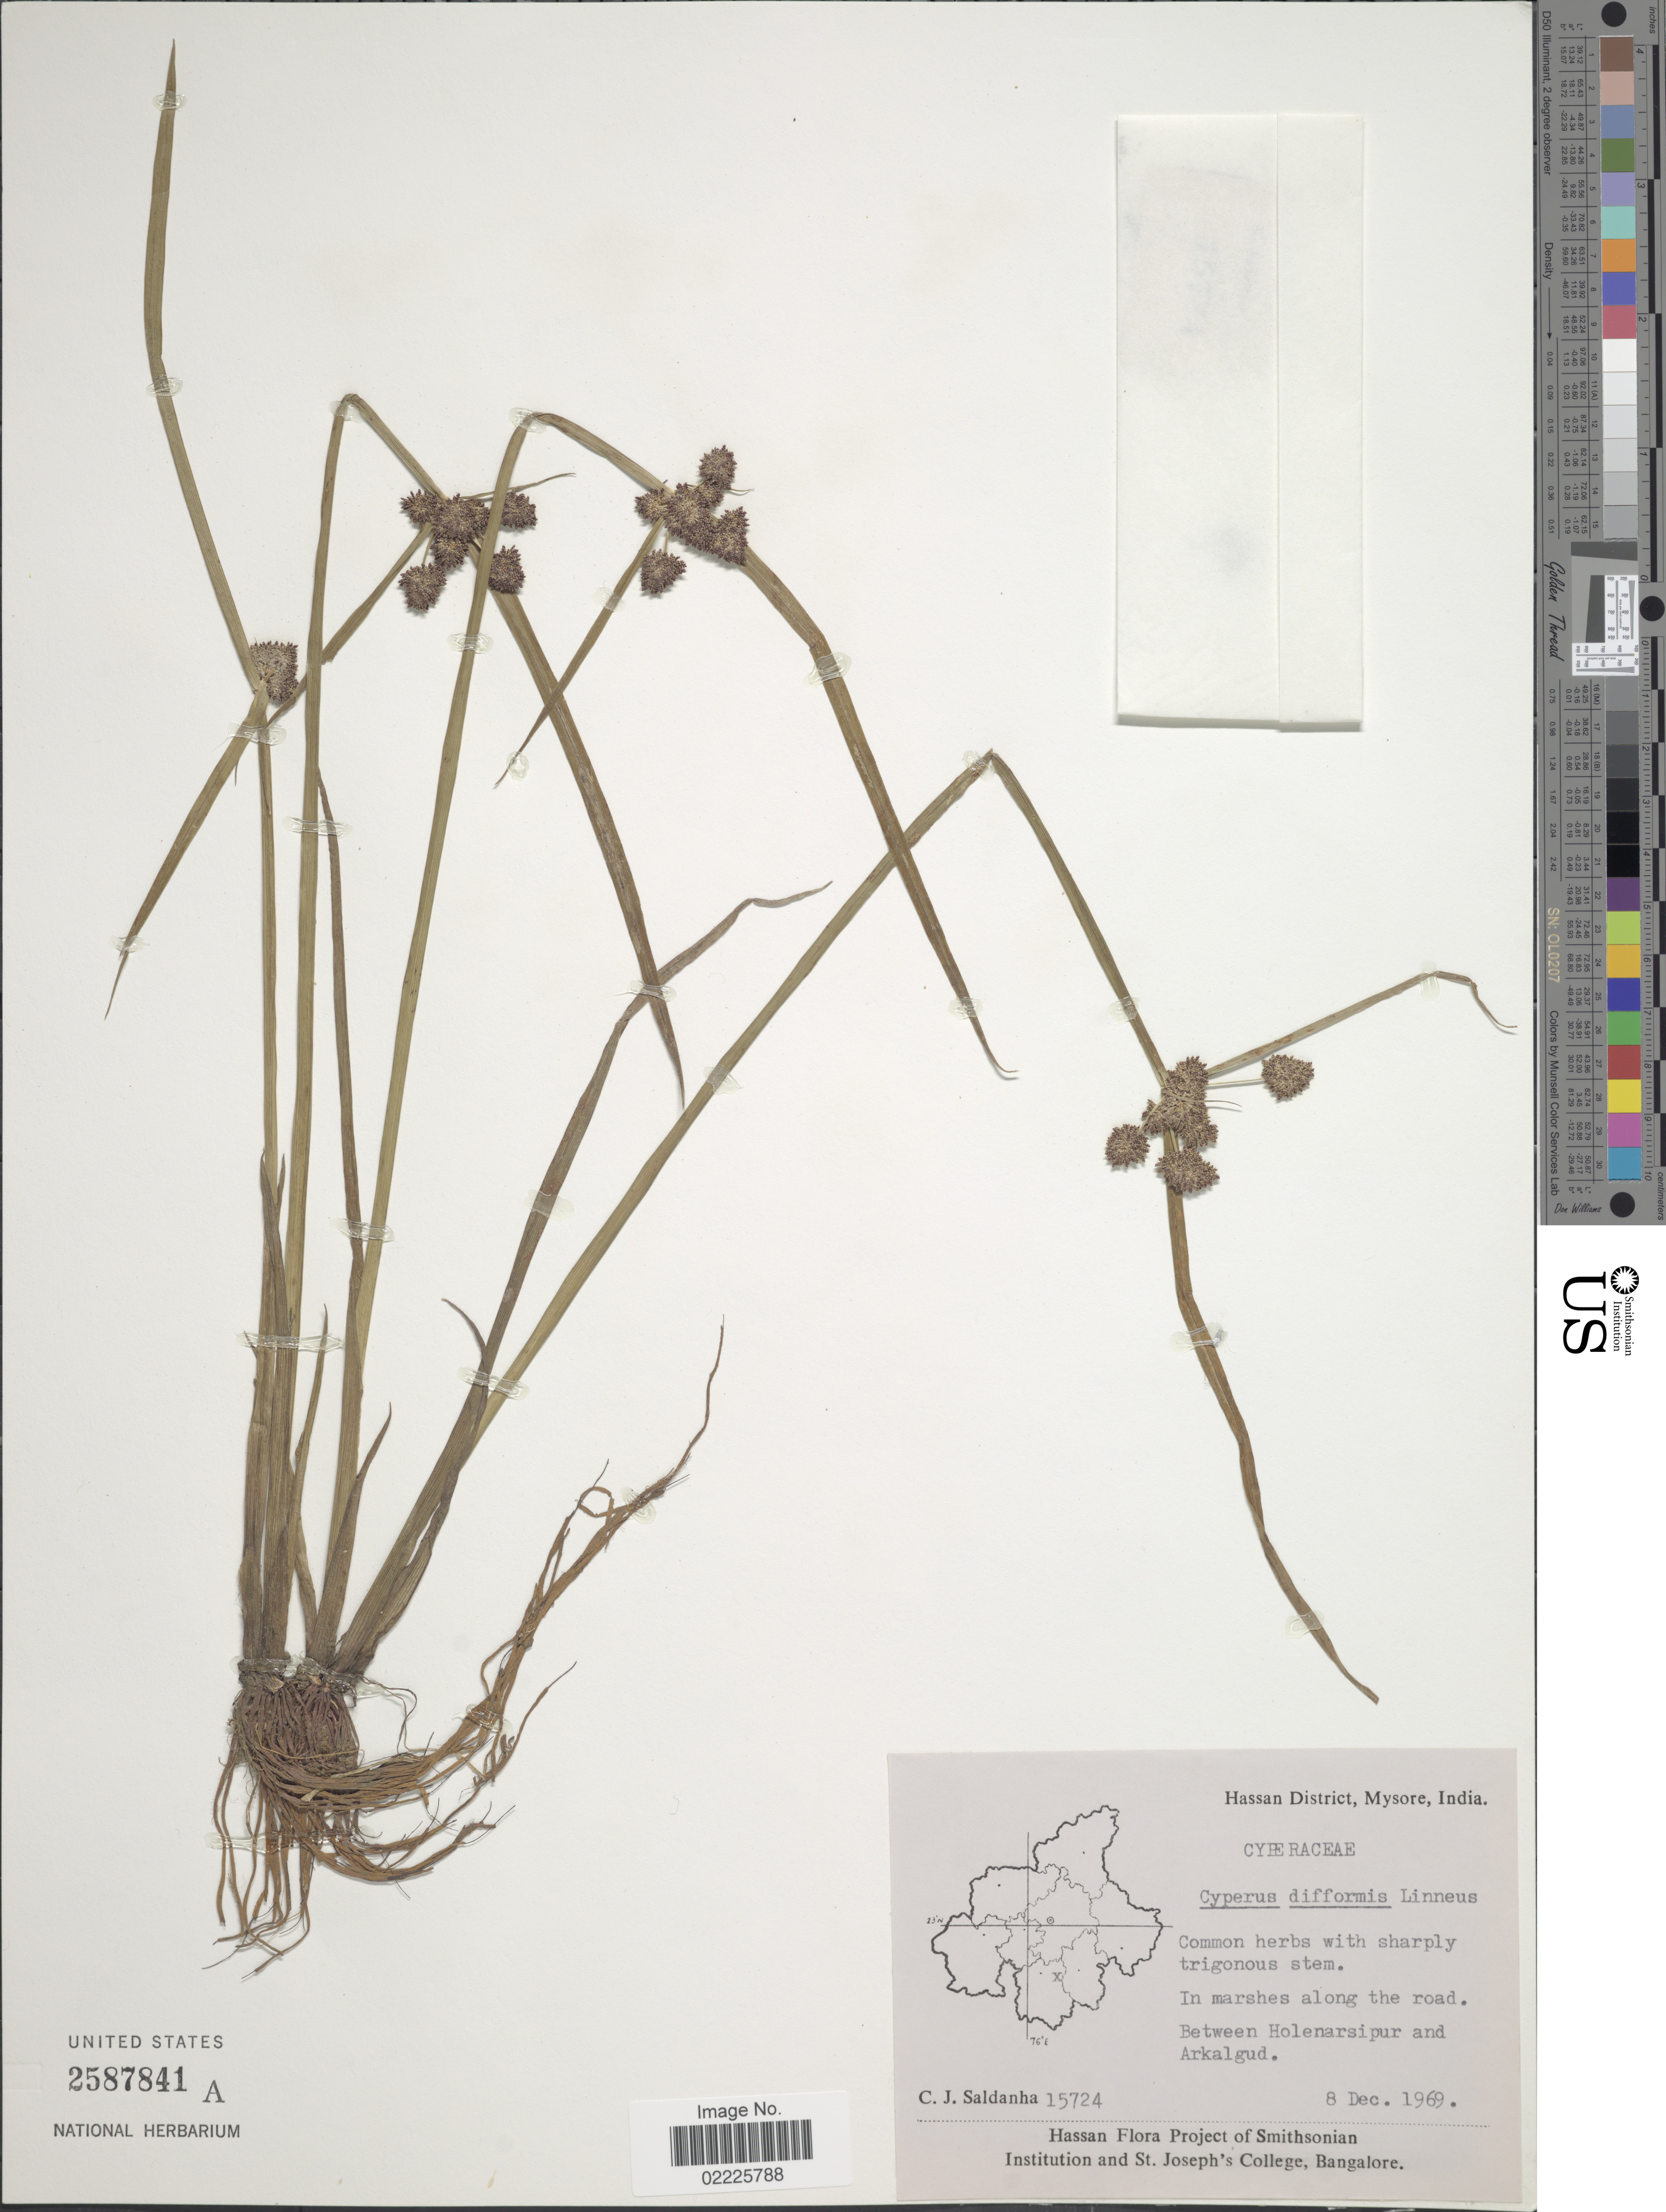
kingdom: Plantae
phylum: Tracheophyta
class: Liliopsida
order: Poales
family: Cyperaceae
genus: Cyperus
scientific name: Cyperus difformis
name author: L.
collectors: C. J. Saldanha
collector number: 15724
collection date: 1969-12-08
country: India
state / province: Karnataka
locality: Hassan District, Mysore, In marshes along the road, Between Holenarsipur and Arkalgud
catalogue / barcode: US 2587841A